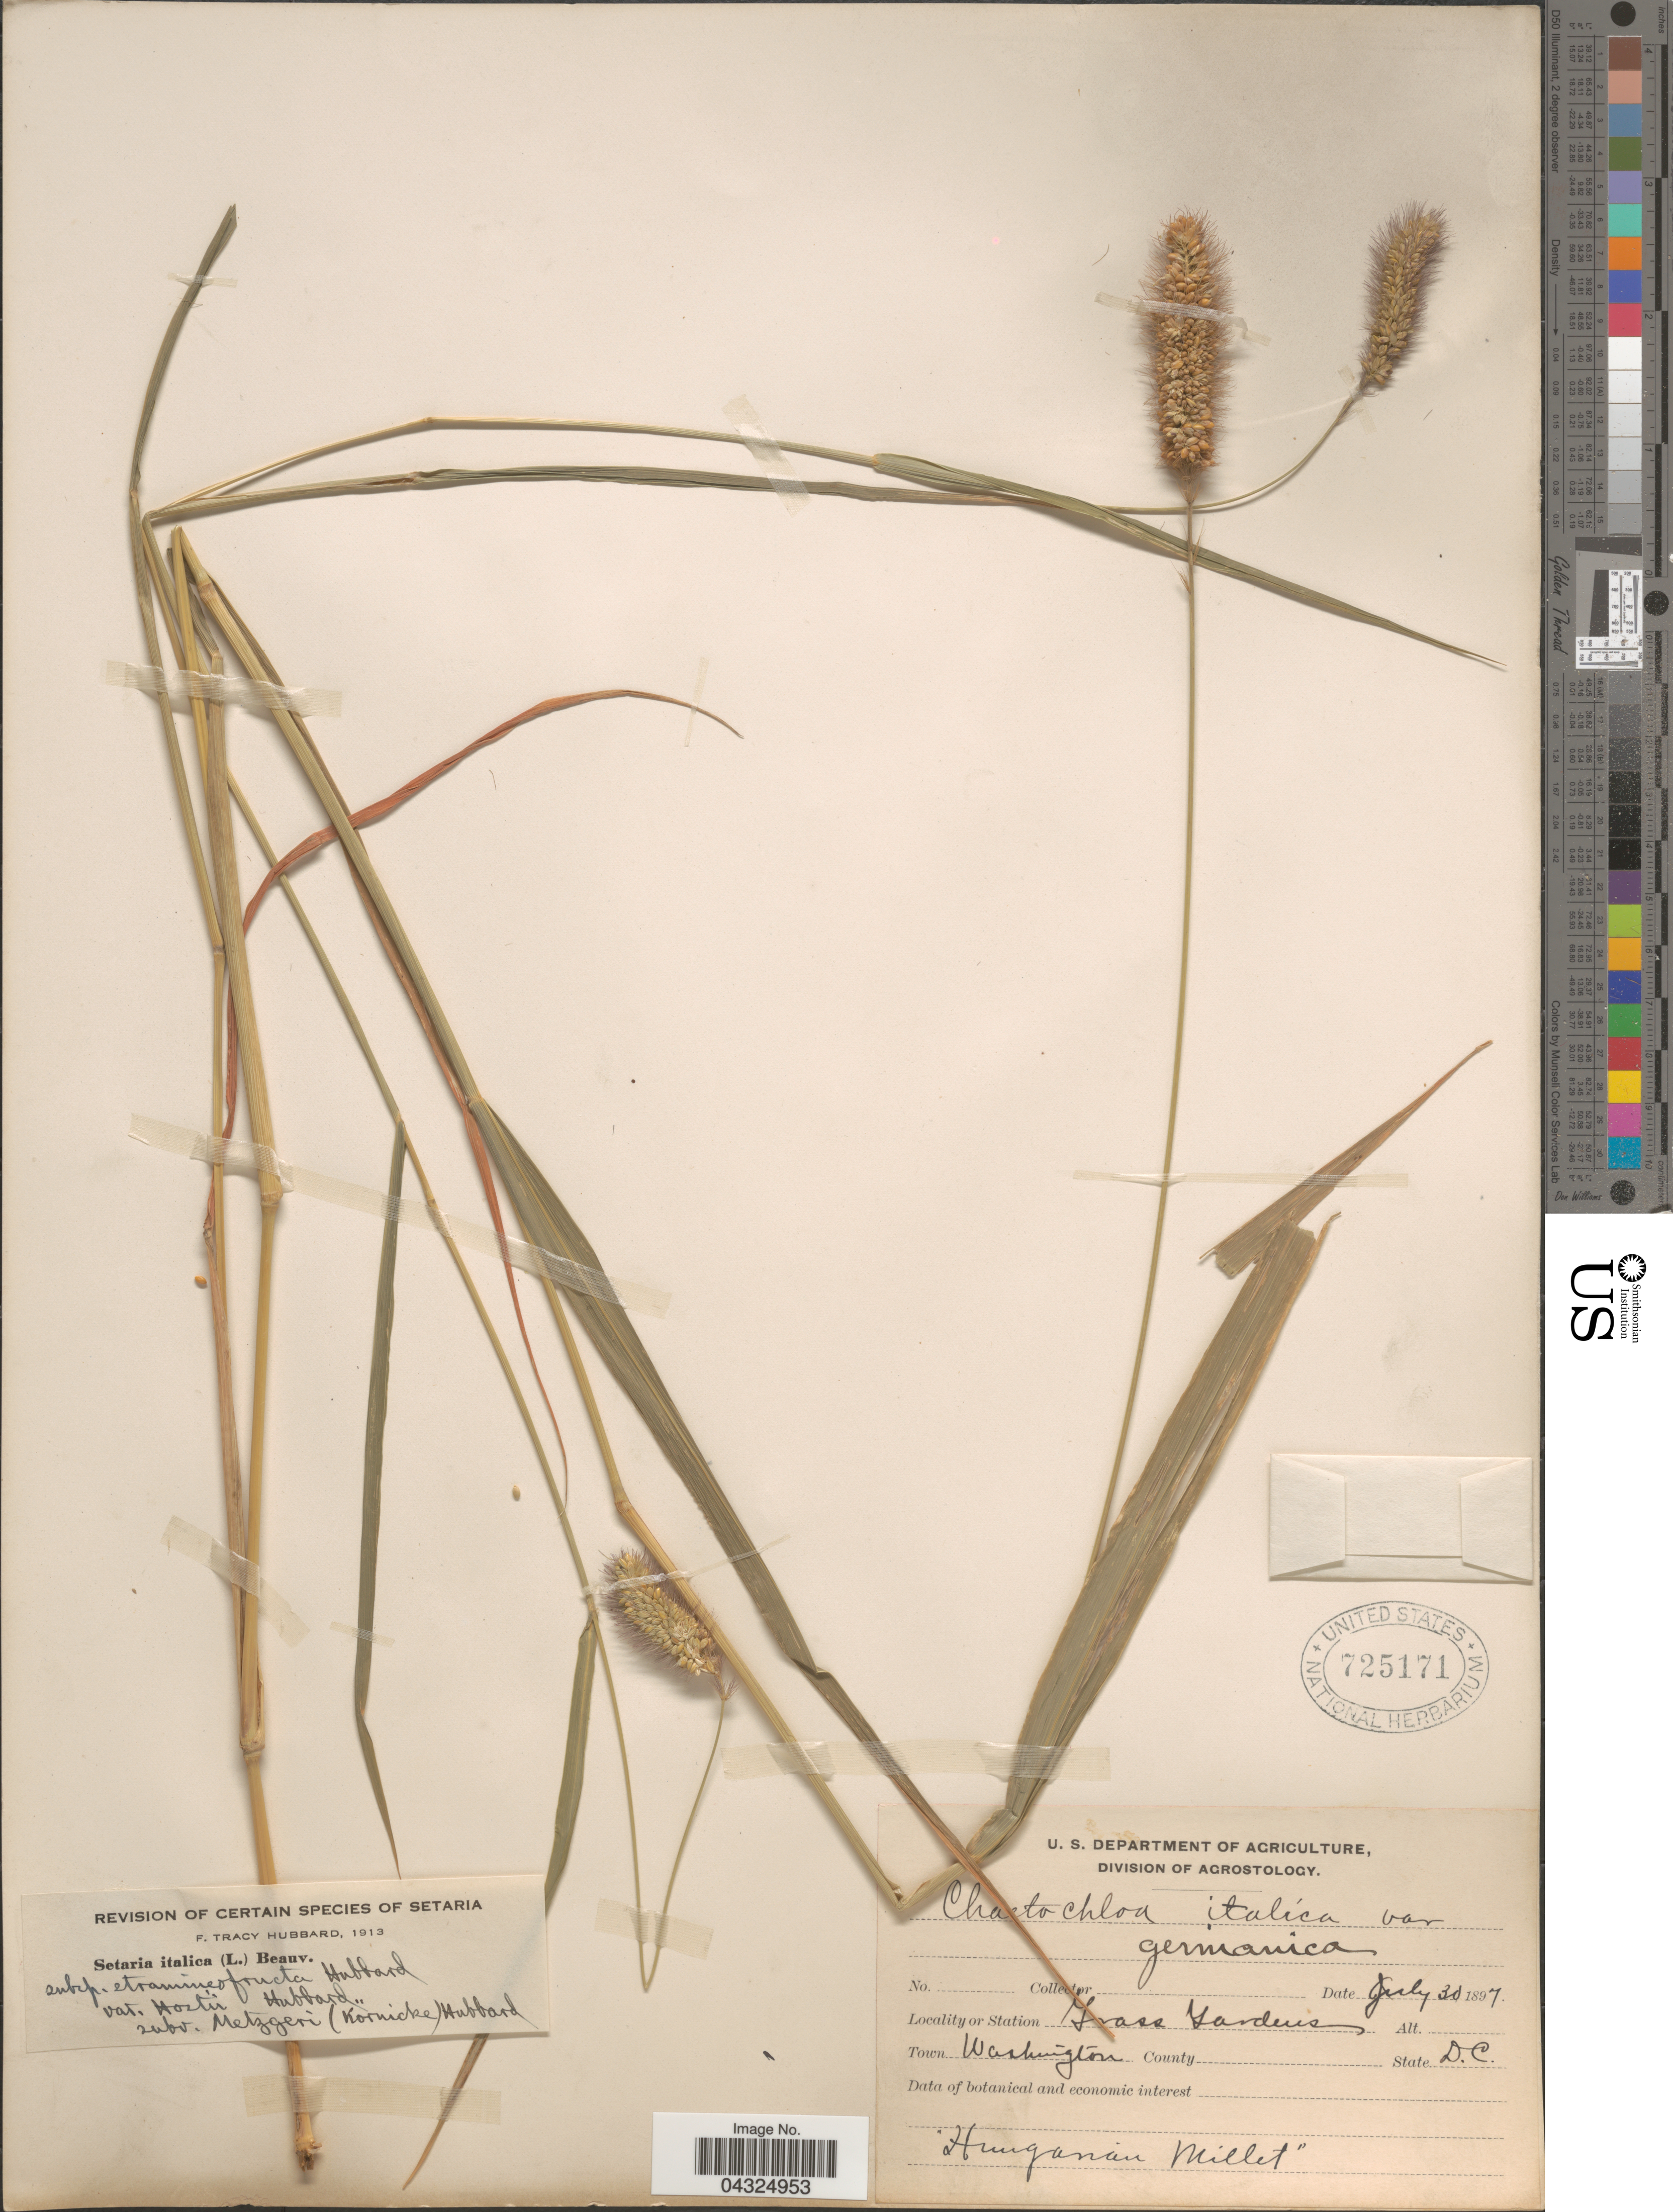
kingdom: Plantae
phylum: Tracheophyta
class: Liliopsida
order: Poales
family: Poaceae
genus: Setaria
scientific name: Setaria italica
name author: (L.) P. Beauv.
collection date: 1897-07-30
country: United States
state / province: District of Columbia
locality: Grass Gardens. Town Washington.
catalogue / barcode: US 725171